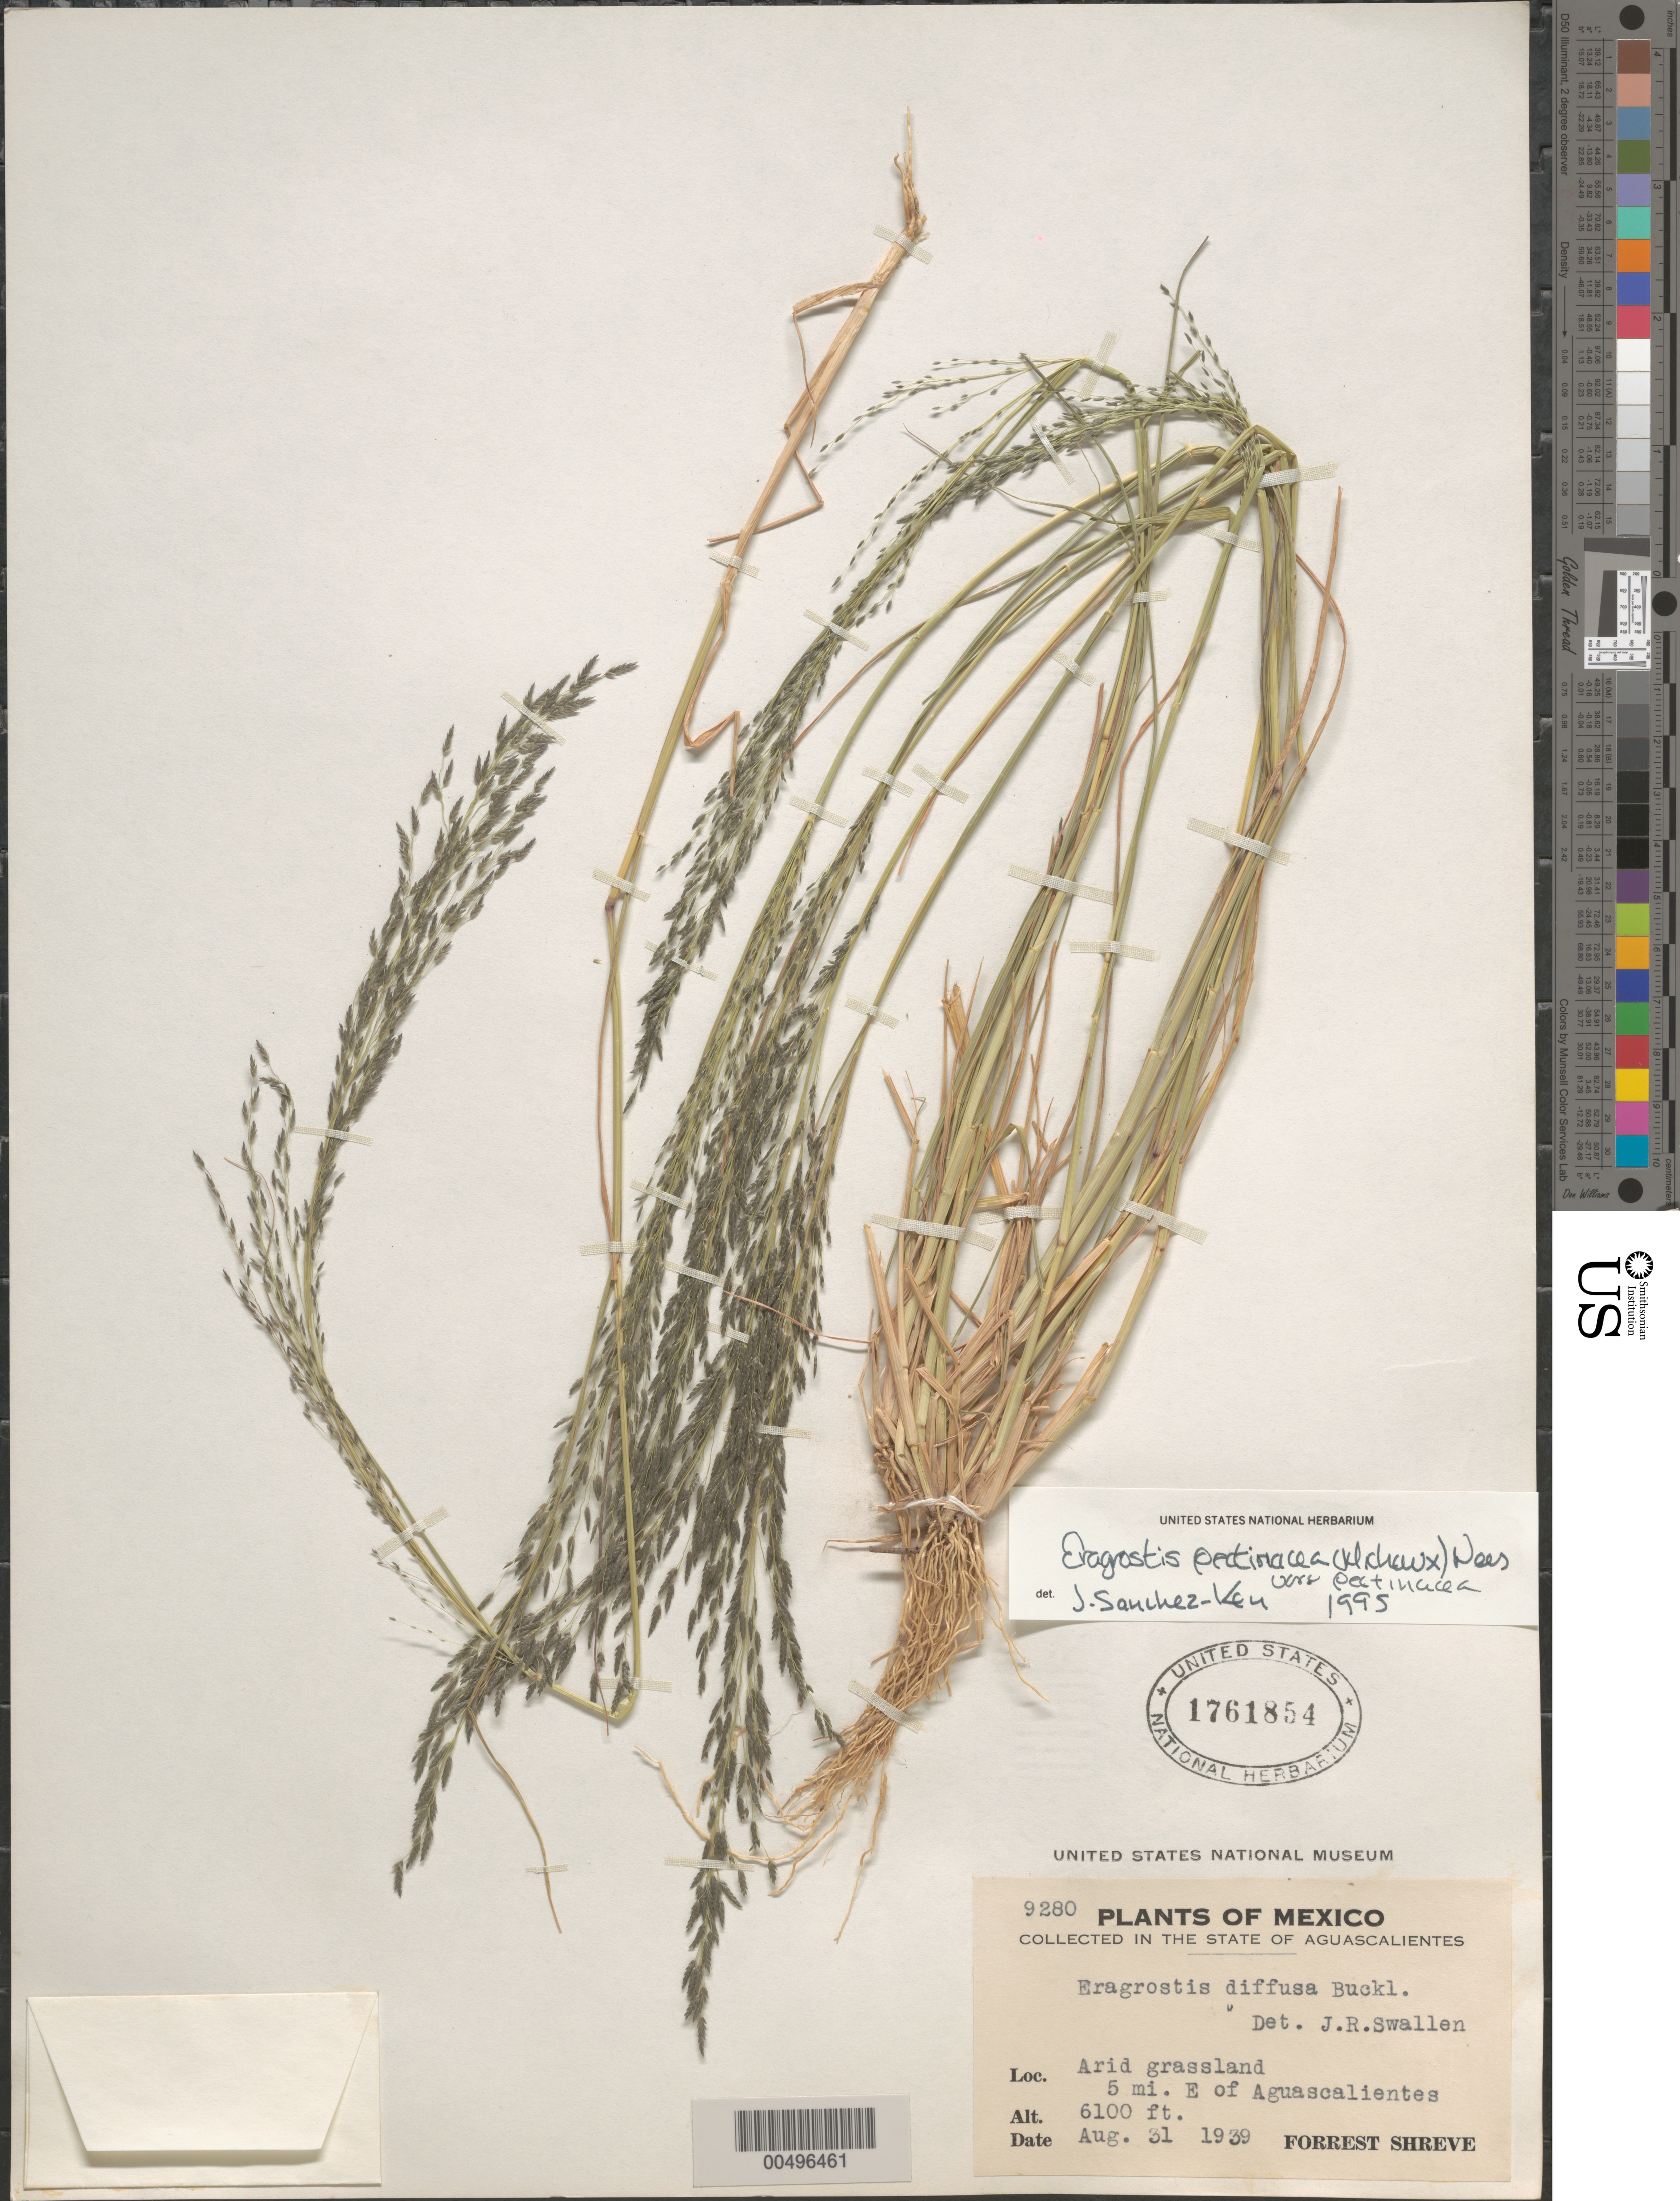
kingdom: Plantae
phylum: Tracheophyta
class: Liliopsida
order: Poales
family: Poaceae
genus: Eragrostis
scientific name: Eragrostis pectinacea var. pectinacea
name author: (Michx.) Nees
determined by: Sánchez-Ken, J. G.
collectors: F. Shreve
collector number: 9280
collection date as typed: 31 Aug 1939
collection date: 1939-08-31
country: Mexico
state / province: Aguascalientes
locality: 5 mi E of Aguascalientes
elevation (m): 1859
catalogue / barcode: US 1761854